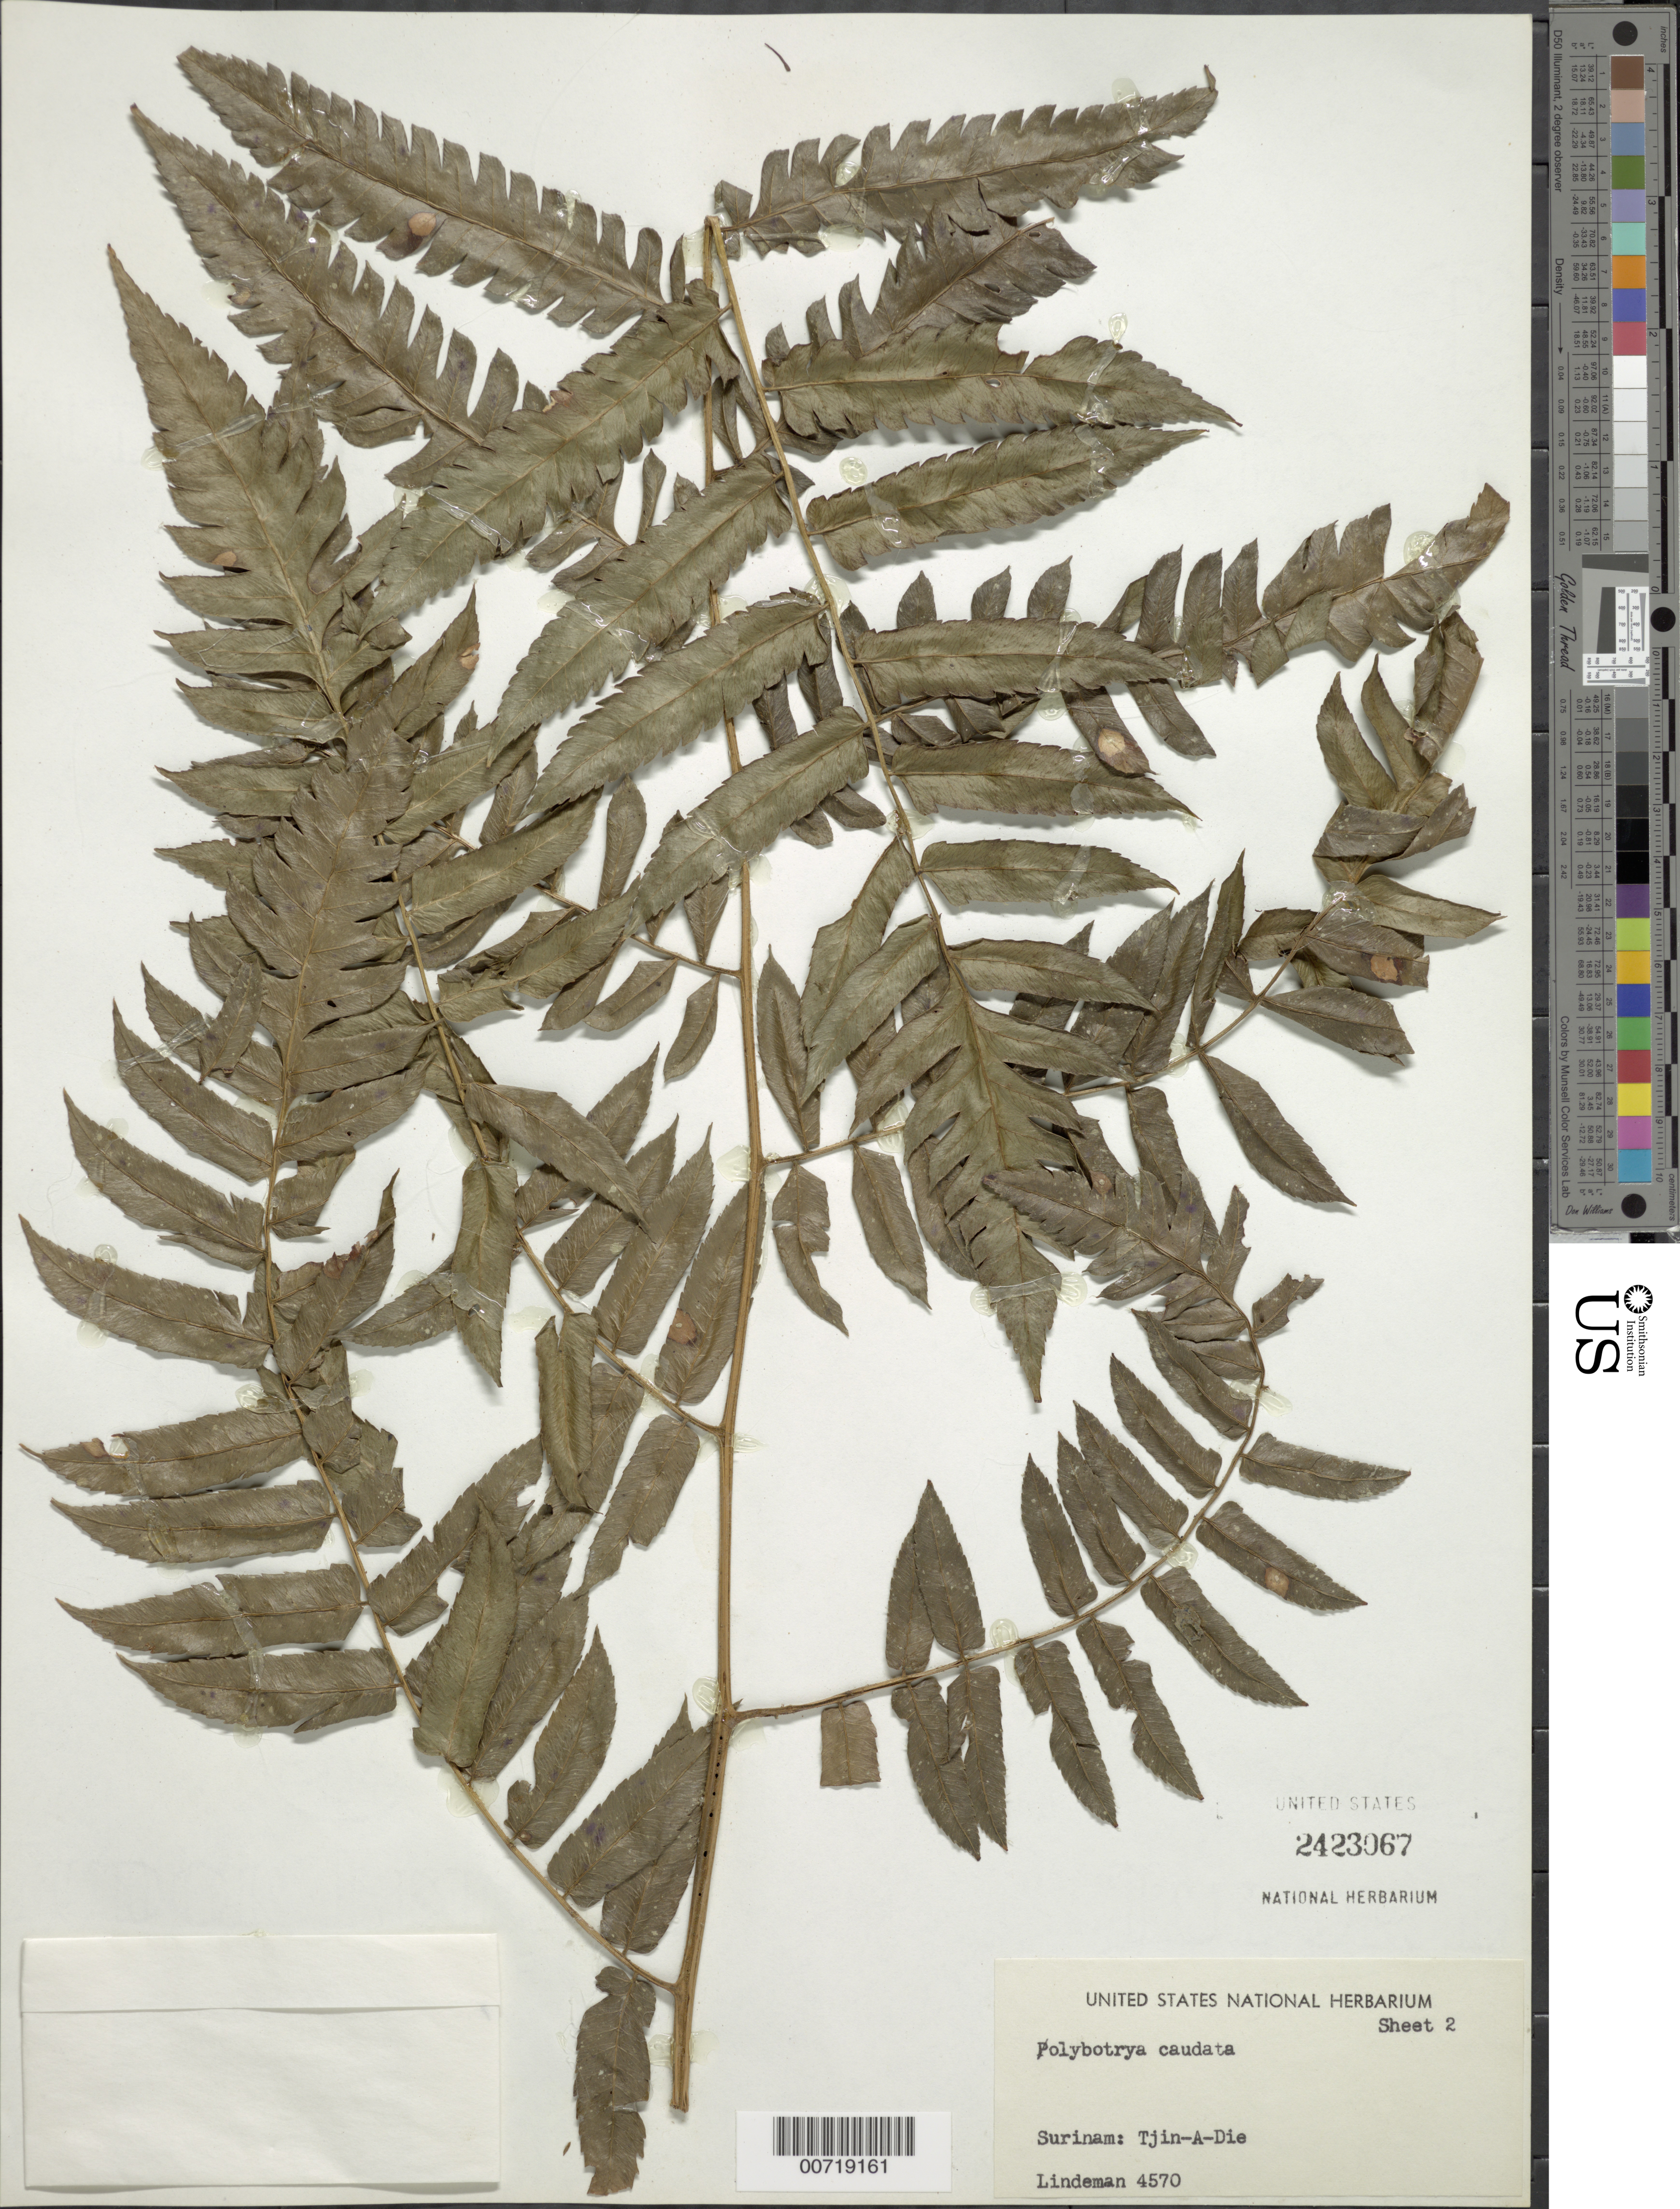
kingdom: Plantae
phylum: Tracheophyta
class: Polypodiopsida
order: Polypodiales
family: Dryopteridaceae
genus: Polybotrya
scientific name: Polybotrya caudata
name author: Kunze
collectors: -. Lindeman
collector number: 4570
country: Suriname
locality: Tjin-A-Die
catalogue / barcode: US 2423067